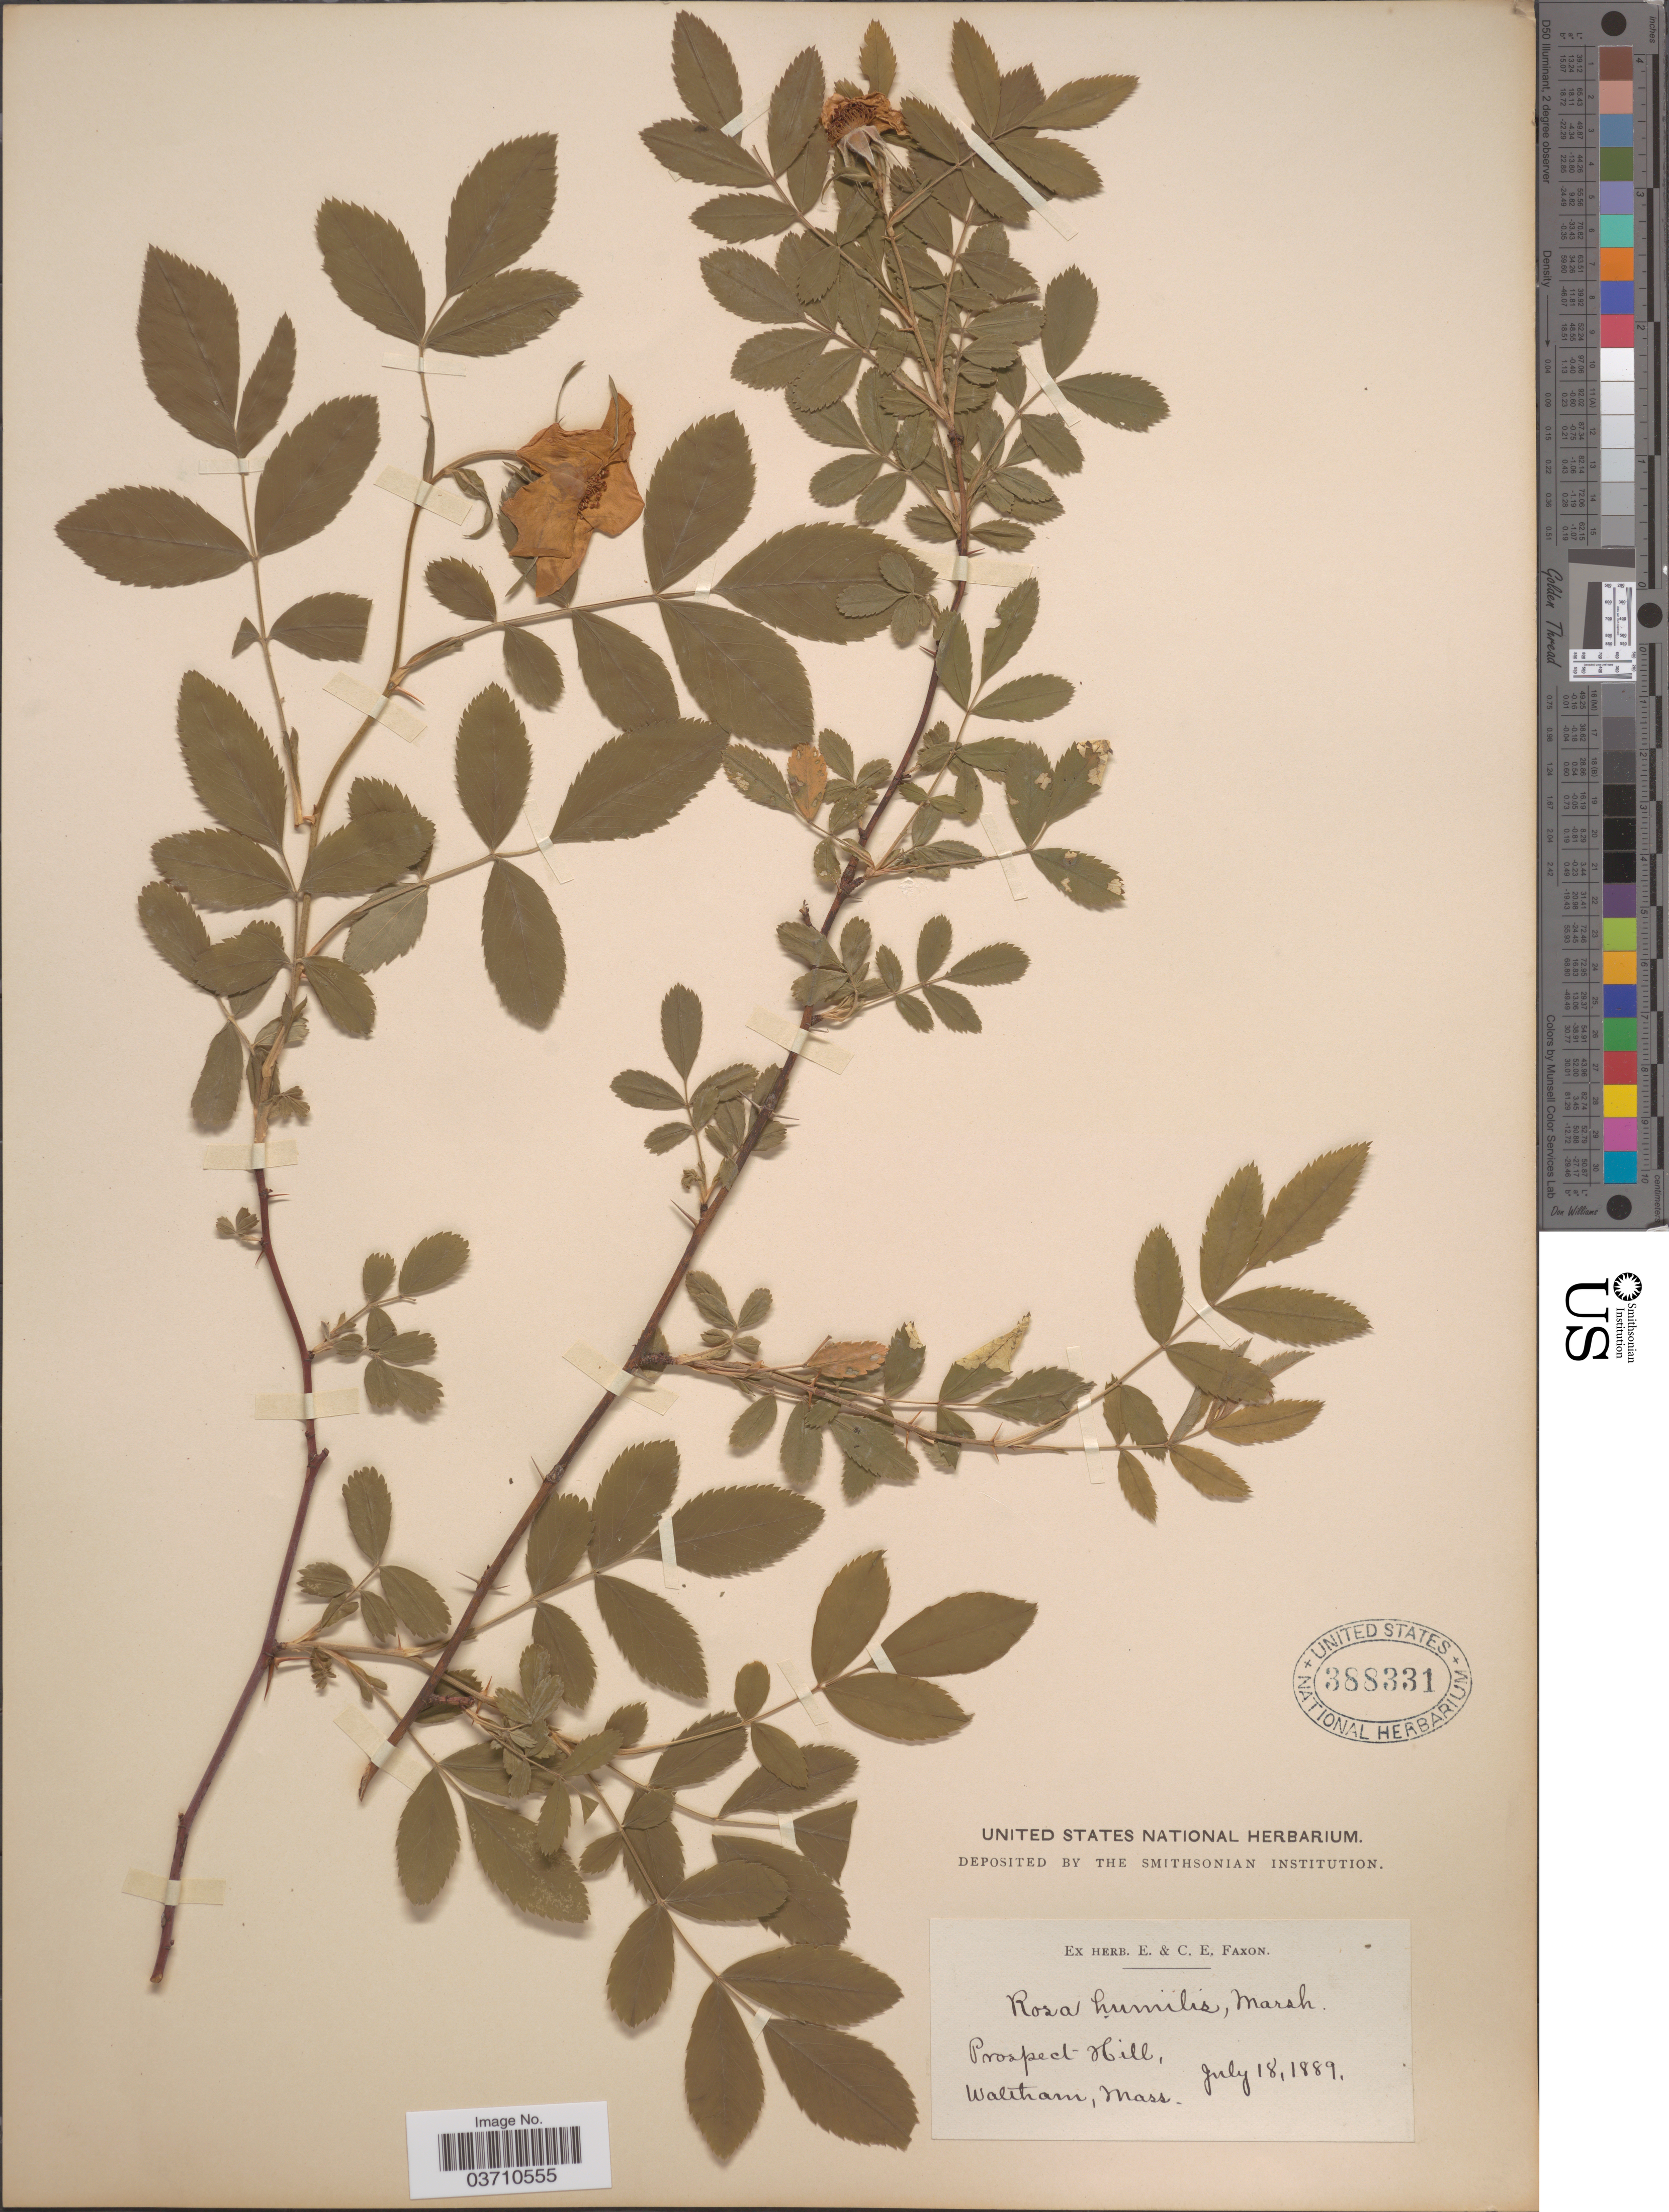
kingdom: Plantae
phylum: Tracheophyta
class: Magnoliopsida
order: Rosales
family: Rosaceae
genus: Rosa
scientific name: Rosa humilis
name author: Marshall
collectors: ex herb. E. & C.E. Faxon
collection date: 1889-07-18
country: United States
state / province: Massachusetts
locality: Prospect Hill, Waltham.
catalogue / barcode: US 388331